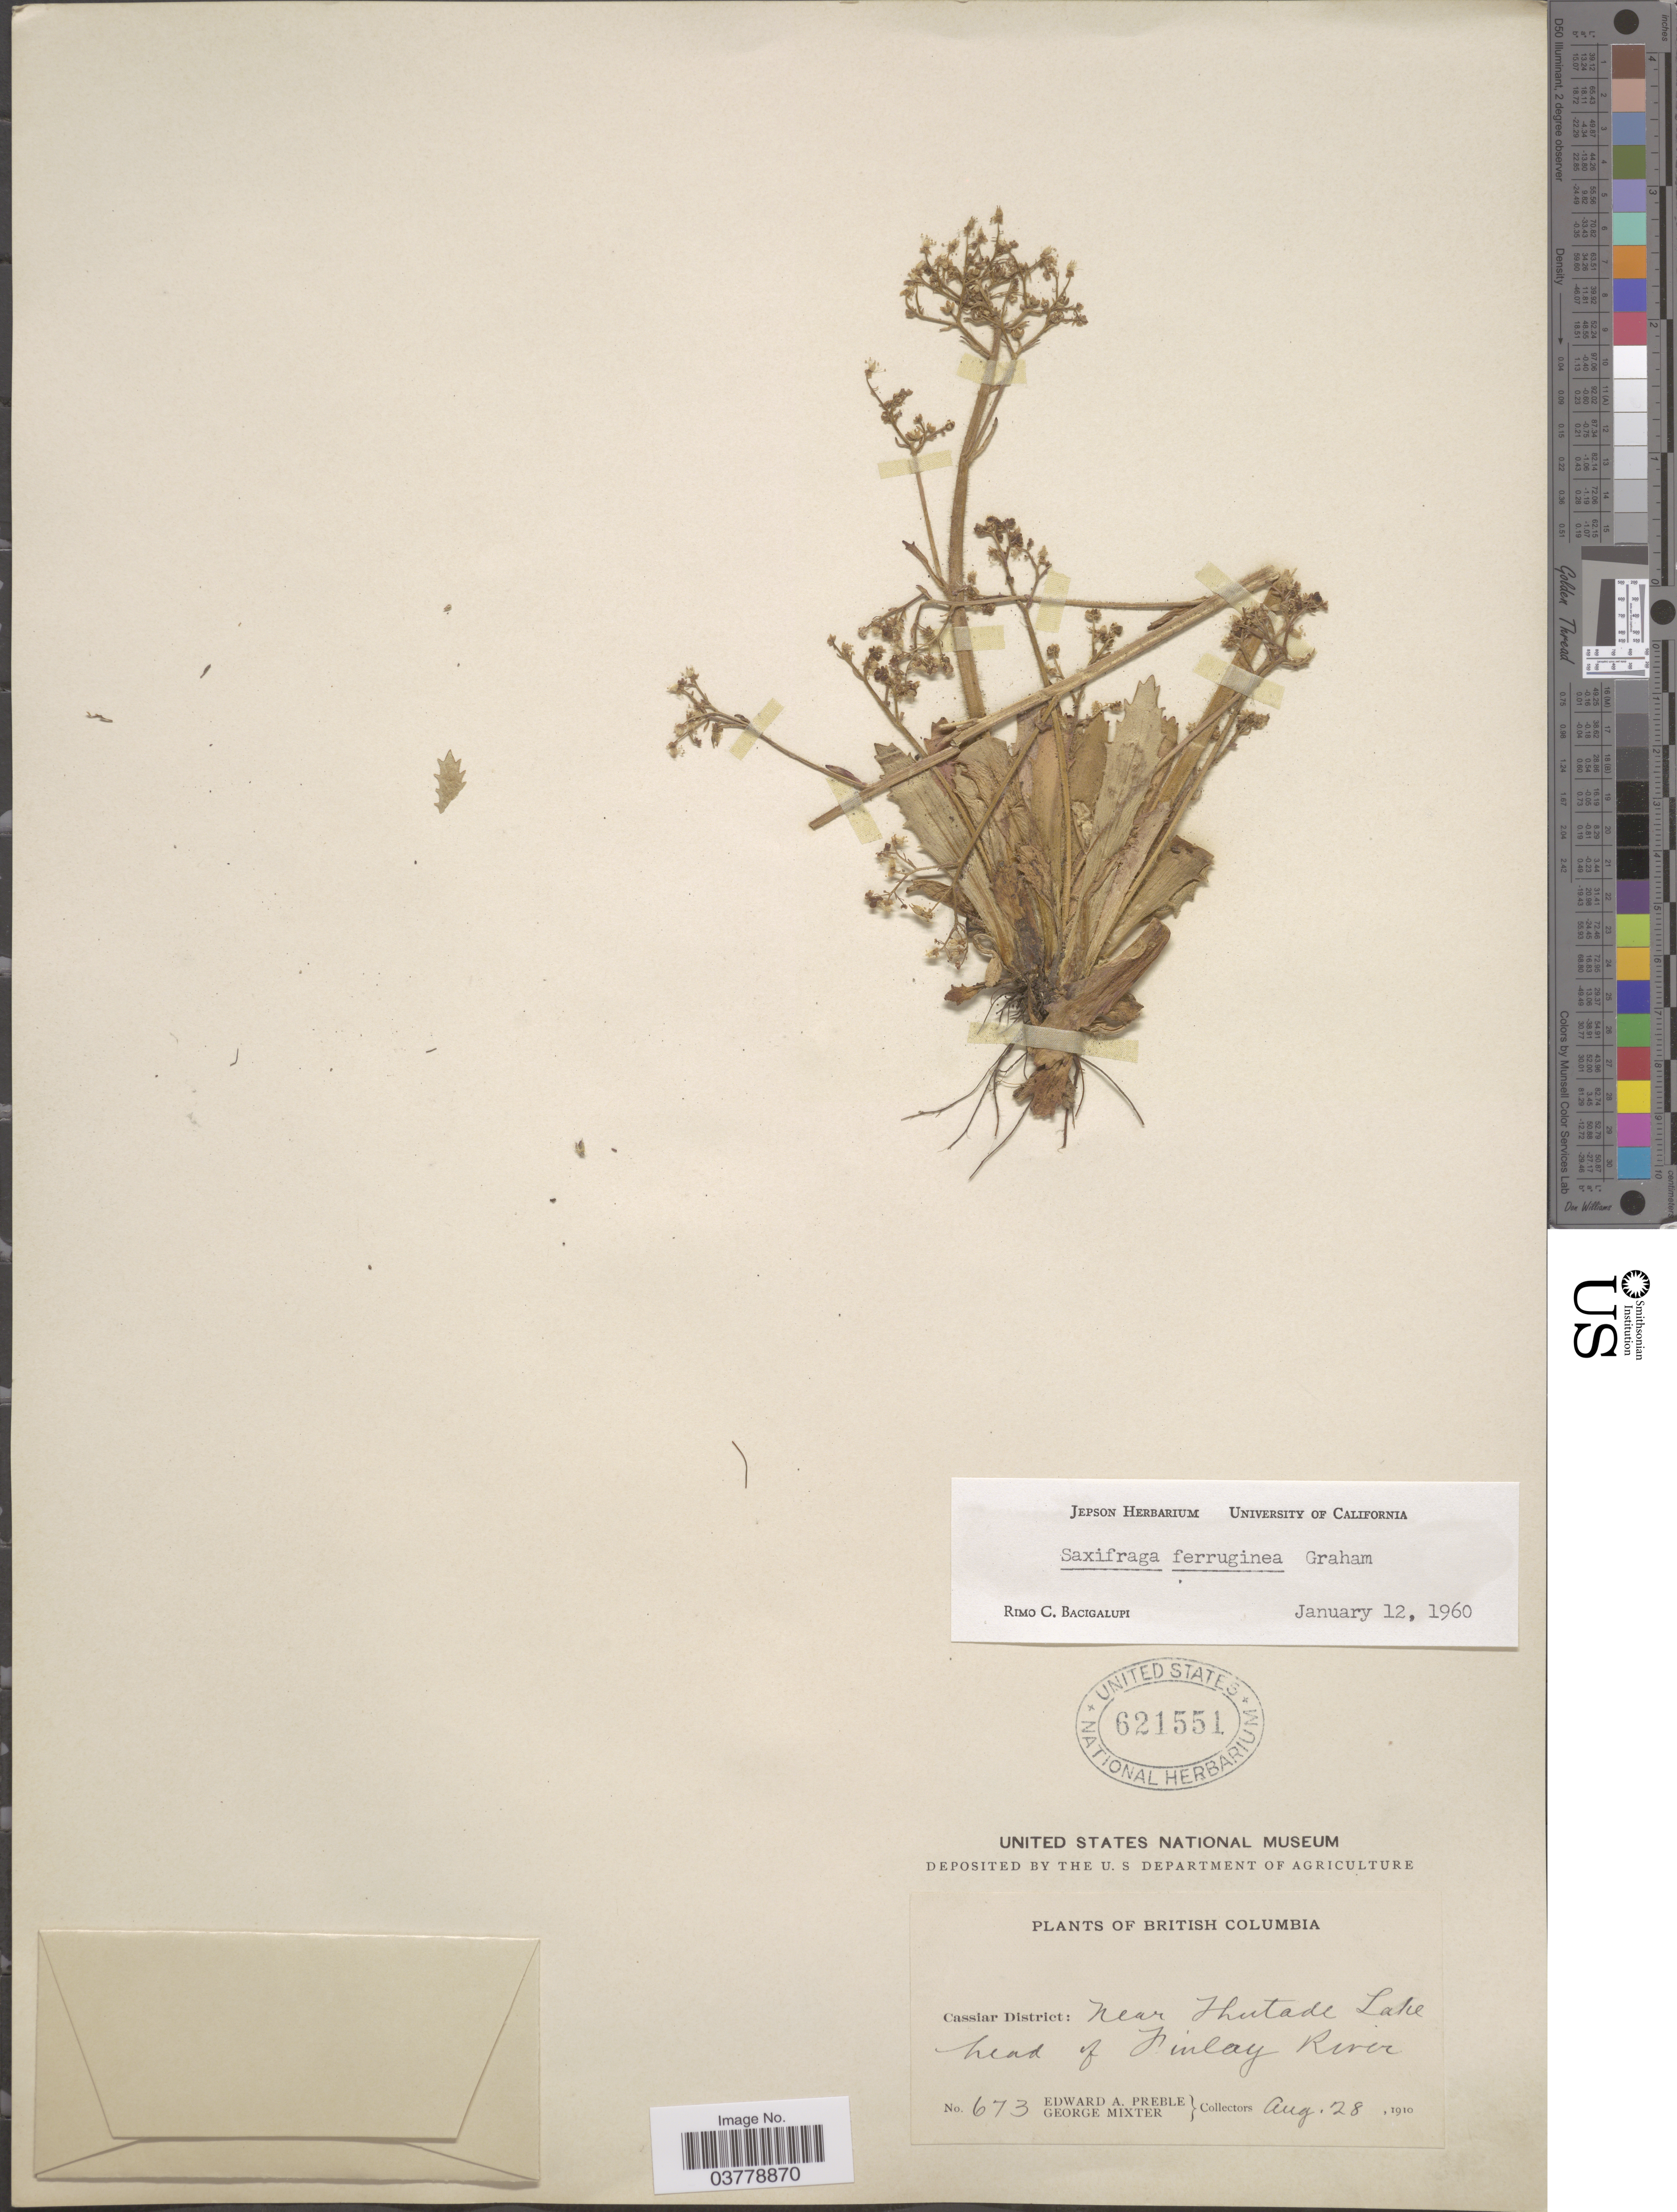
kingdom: Plantae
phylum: Tracheophyta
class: Magnoliopsida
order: Saxifragales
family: Saxifragaceae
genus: Micranthes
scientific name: Micranthes ferruginea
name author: (Graham) Brouillet & Gornall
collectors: E. Preble & G. Mixter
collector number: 673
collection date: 1910-08-28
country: Canada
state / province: British Columbia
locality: Cassiar District: Near Thutade lake head of Finlay River.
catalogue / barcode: US 621551